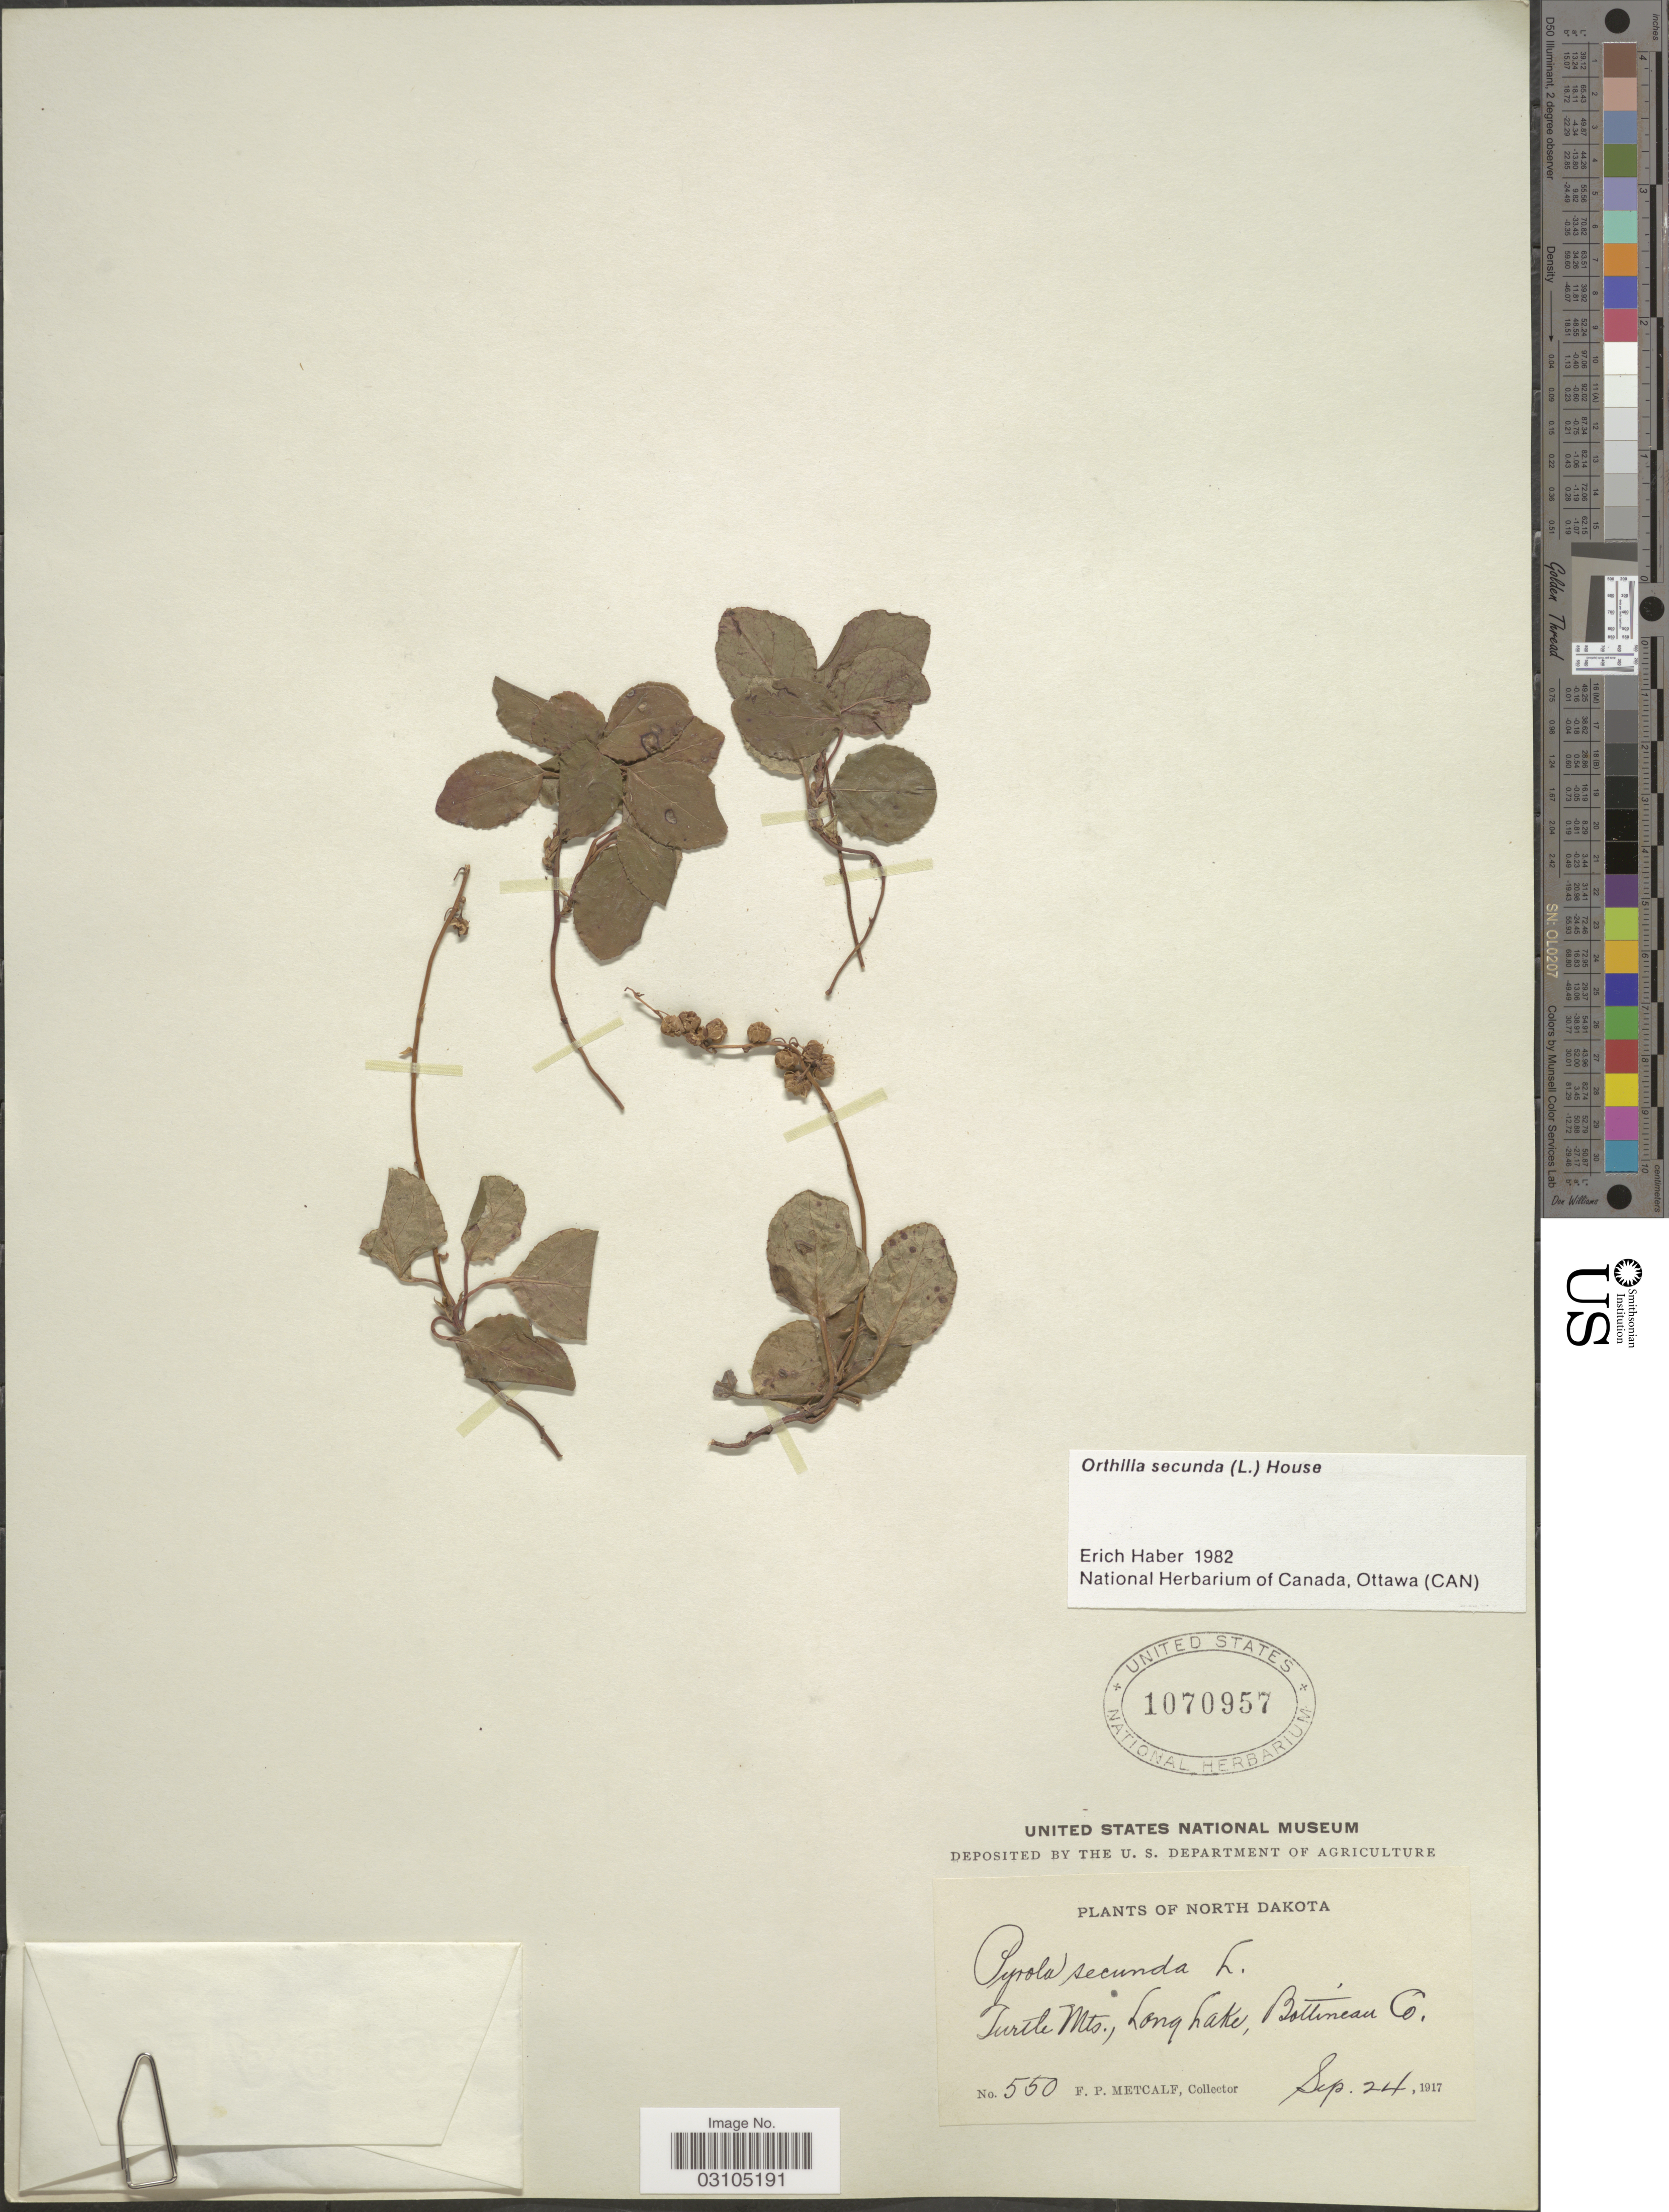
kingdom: Plantae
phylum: Tracheophyta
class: Magnoliopsida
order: Ericales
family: Ericaceae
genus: Orthilia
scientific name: Orthilia secunda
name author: (L.) House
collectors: F. Metcalf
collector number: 550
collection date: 1917-09-24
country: United States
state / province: North Dakota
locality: Turtle Mts., Long Lake, Bottineau Co.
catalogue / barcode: US 1070957